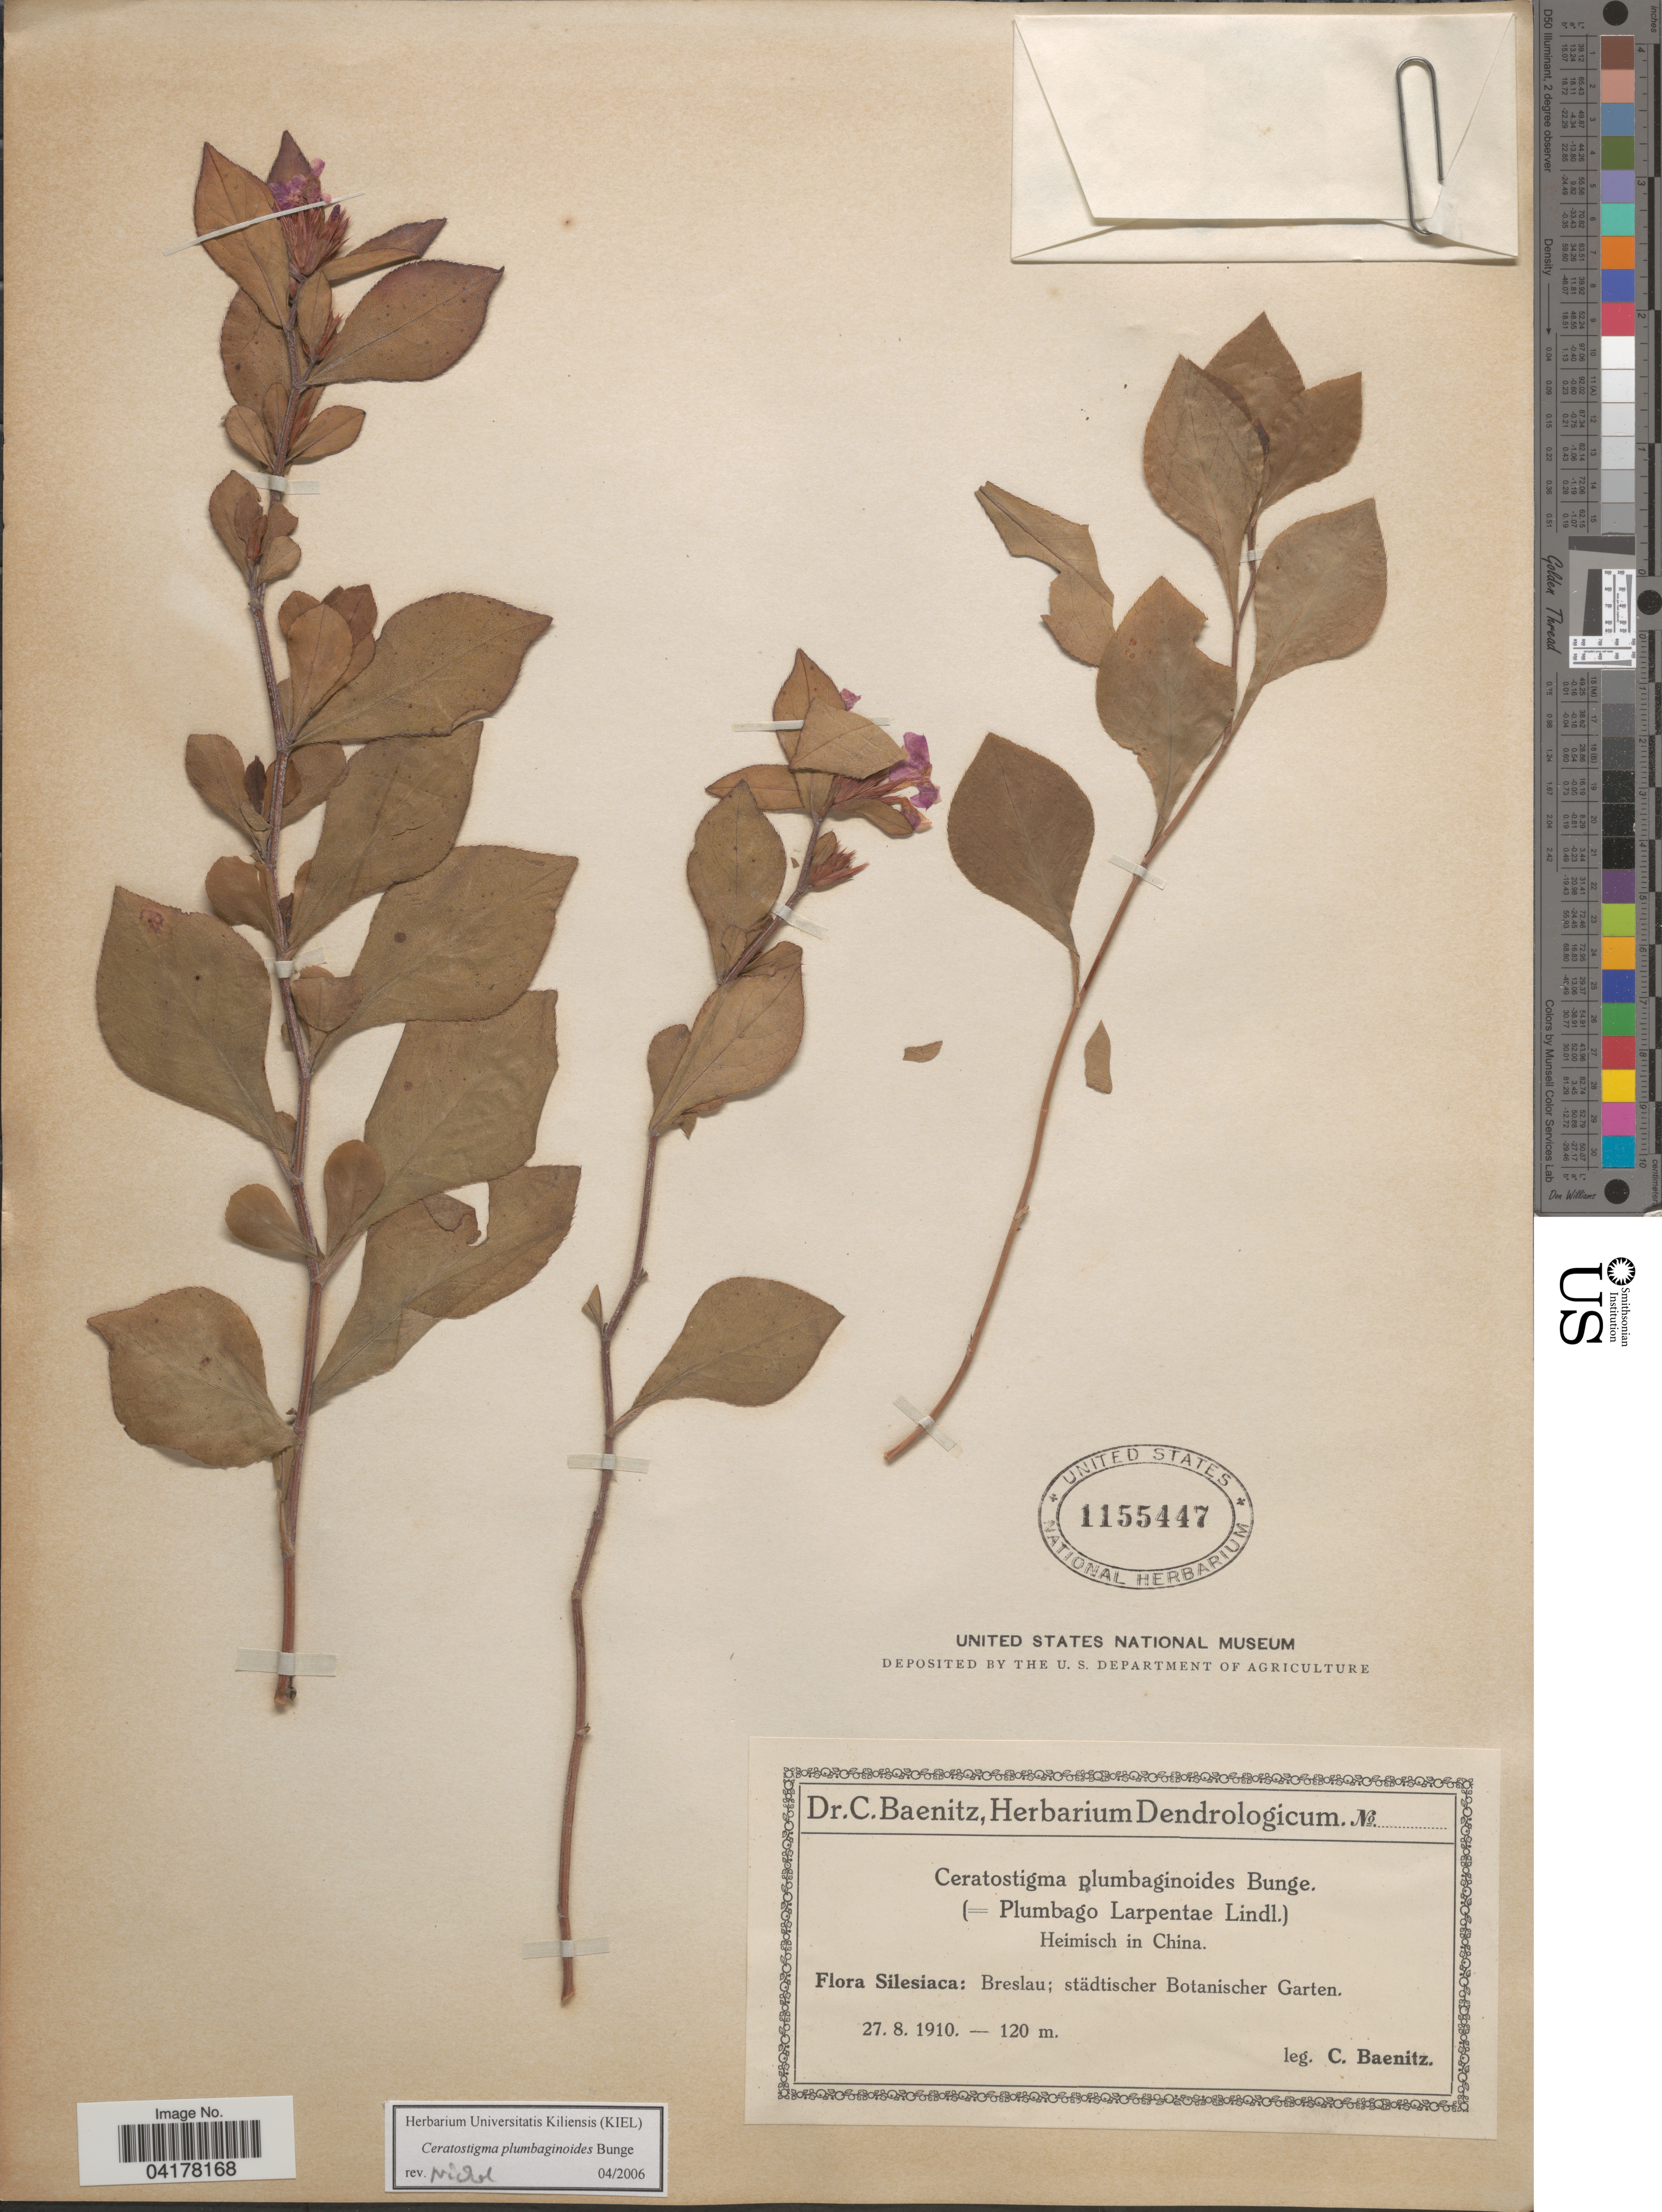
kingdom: Plantae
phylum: Tracheophyta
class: Magnoliopsida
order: Caryophyllales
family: Plumbaginaceae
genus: Ceratostigma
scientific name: Ceratostigma plumbaginoides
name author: Bunge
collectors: C. G. Baenitz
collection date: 1910-08-27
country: China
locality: Heimisch in China.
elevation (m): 120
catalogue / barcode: US 1155447